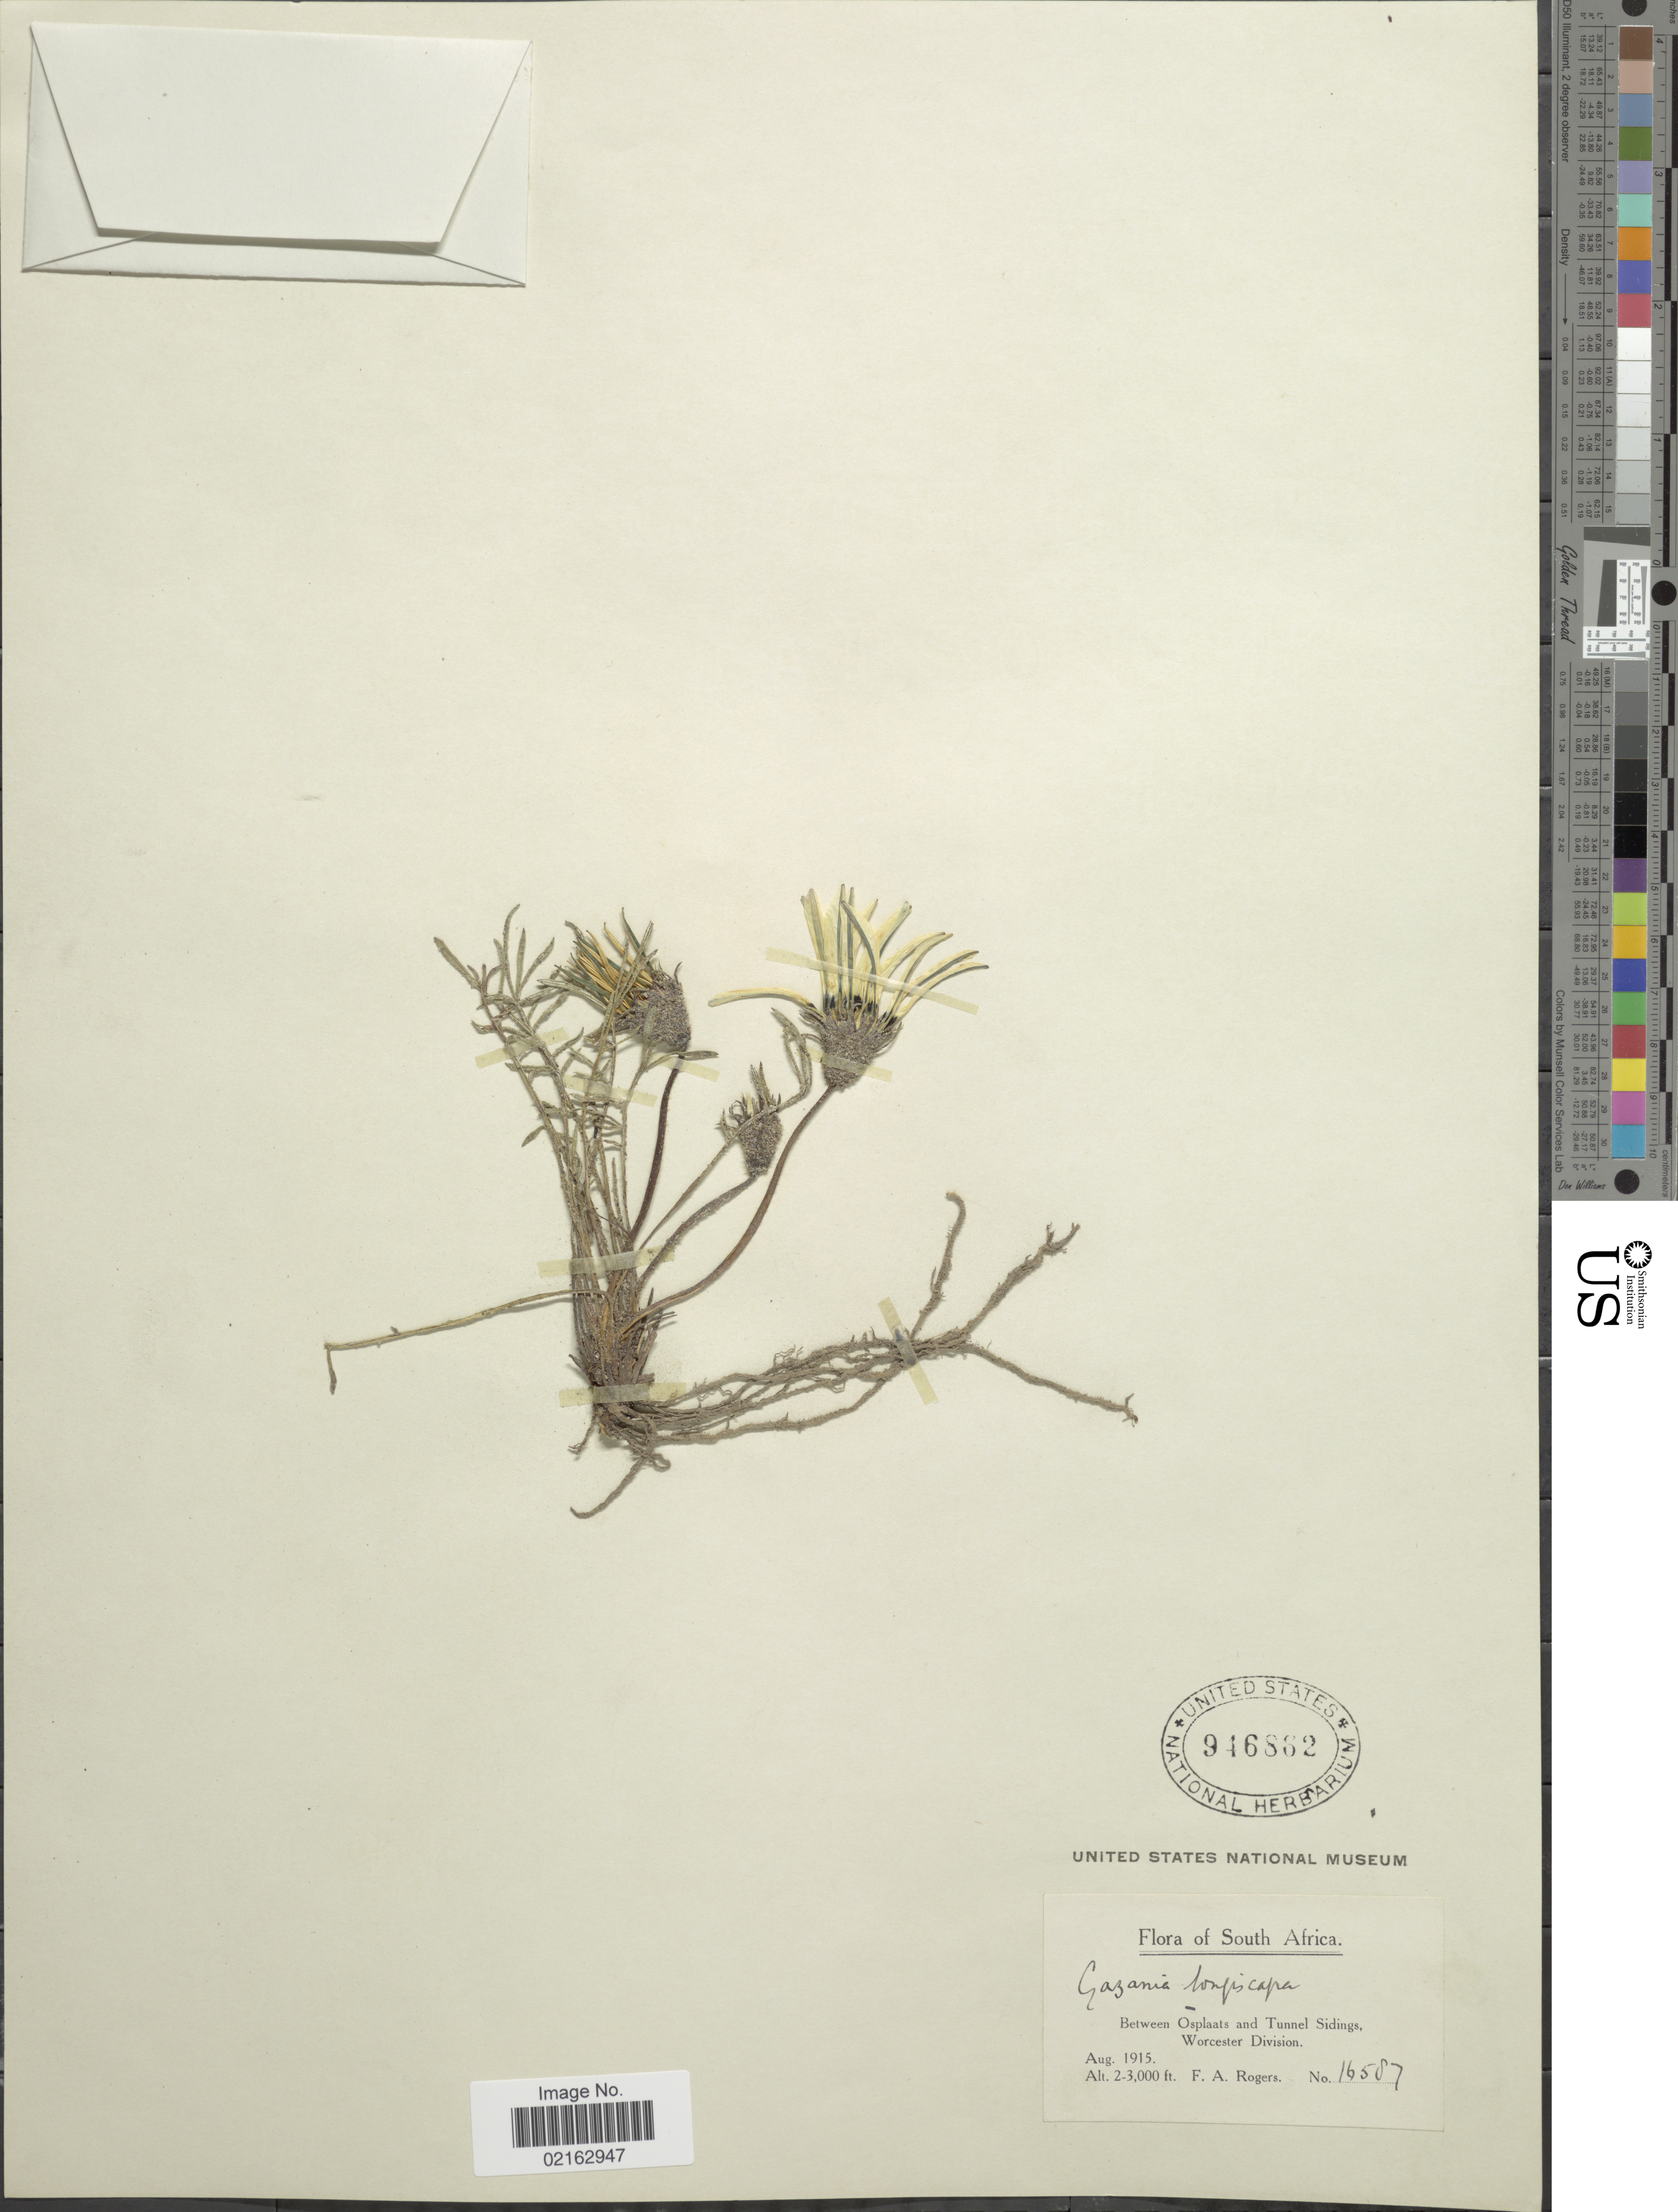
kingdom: Plantae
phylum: Tracheophyta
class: Magnoliopsida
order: Asterales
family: Asteraceae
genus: Gazania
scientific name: Gazania longiscapa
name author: DC.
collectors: F. A. Rogers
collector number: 16587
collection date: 1915-08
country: South Africa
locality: Between Osplaats and Tunnel Sidings, Worcester Division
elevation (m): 610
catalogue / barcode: US 946862